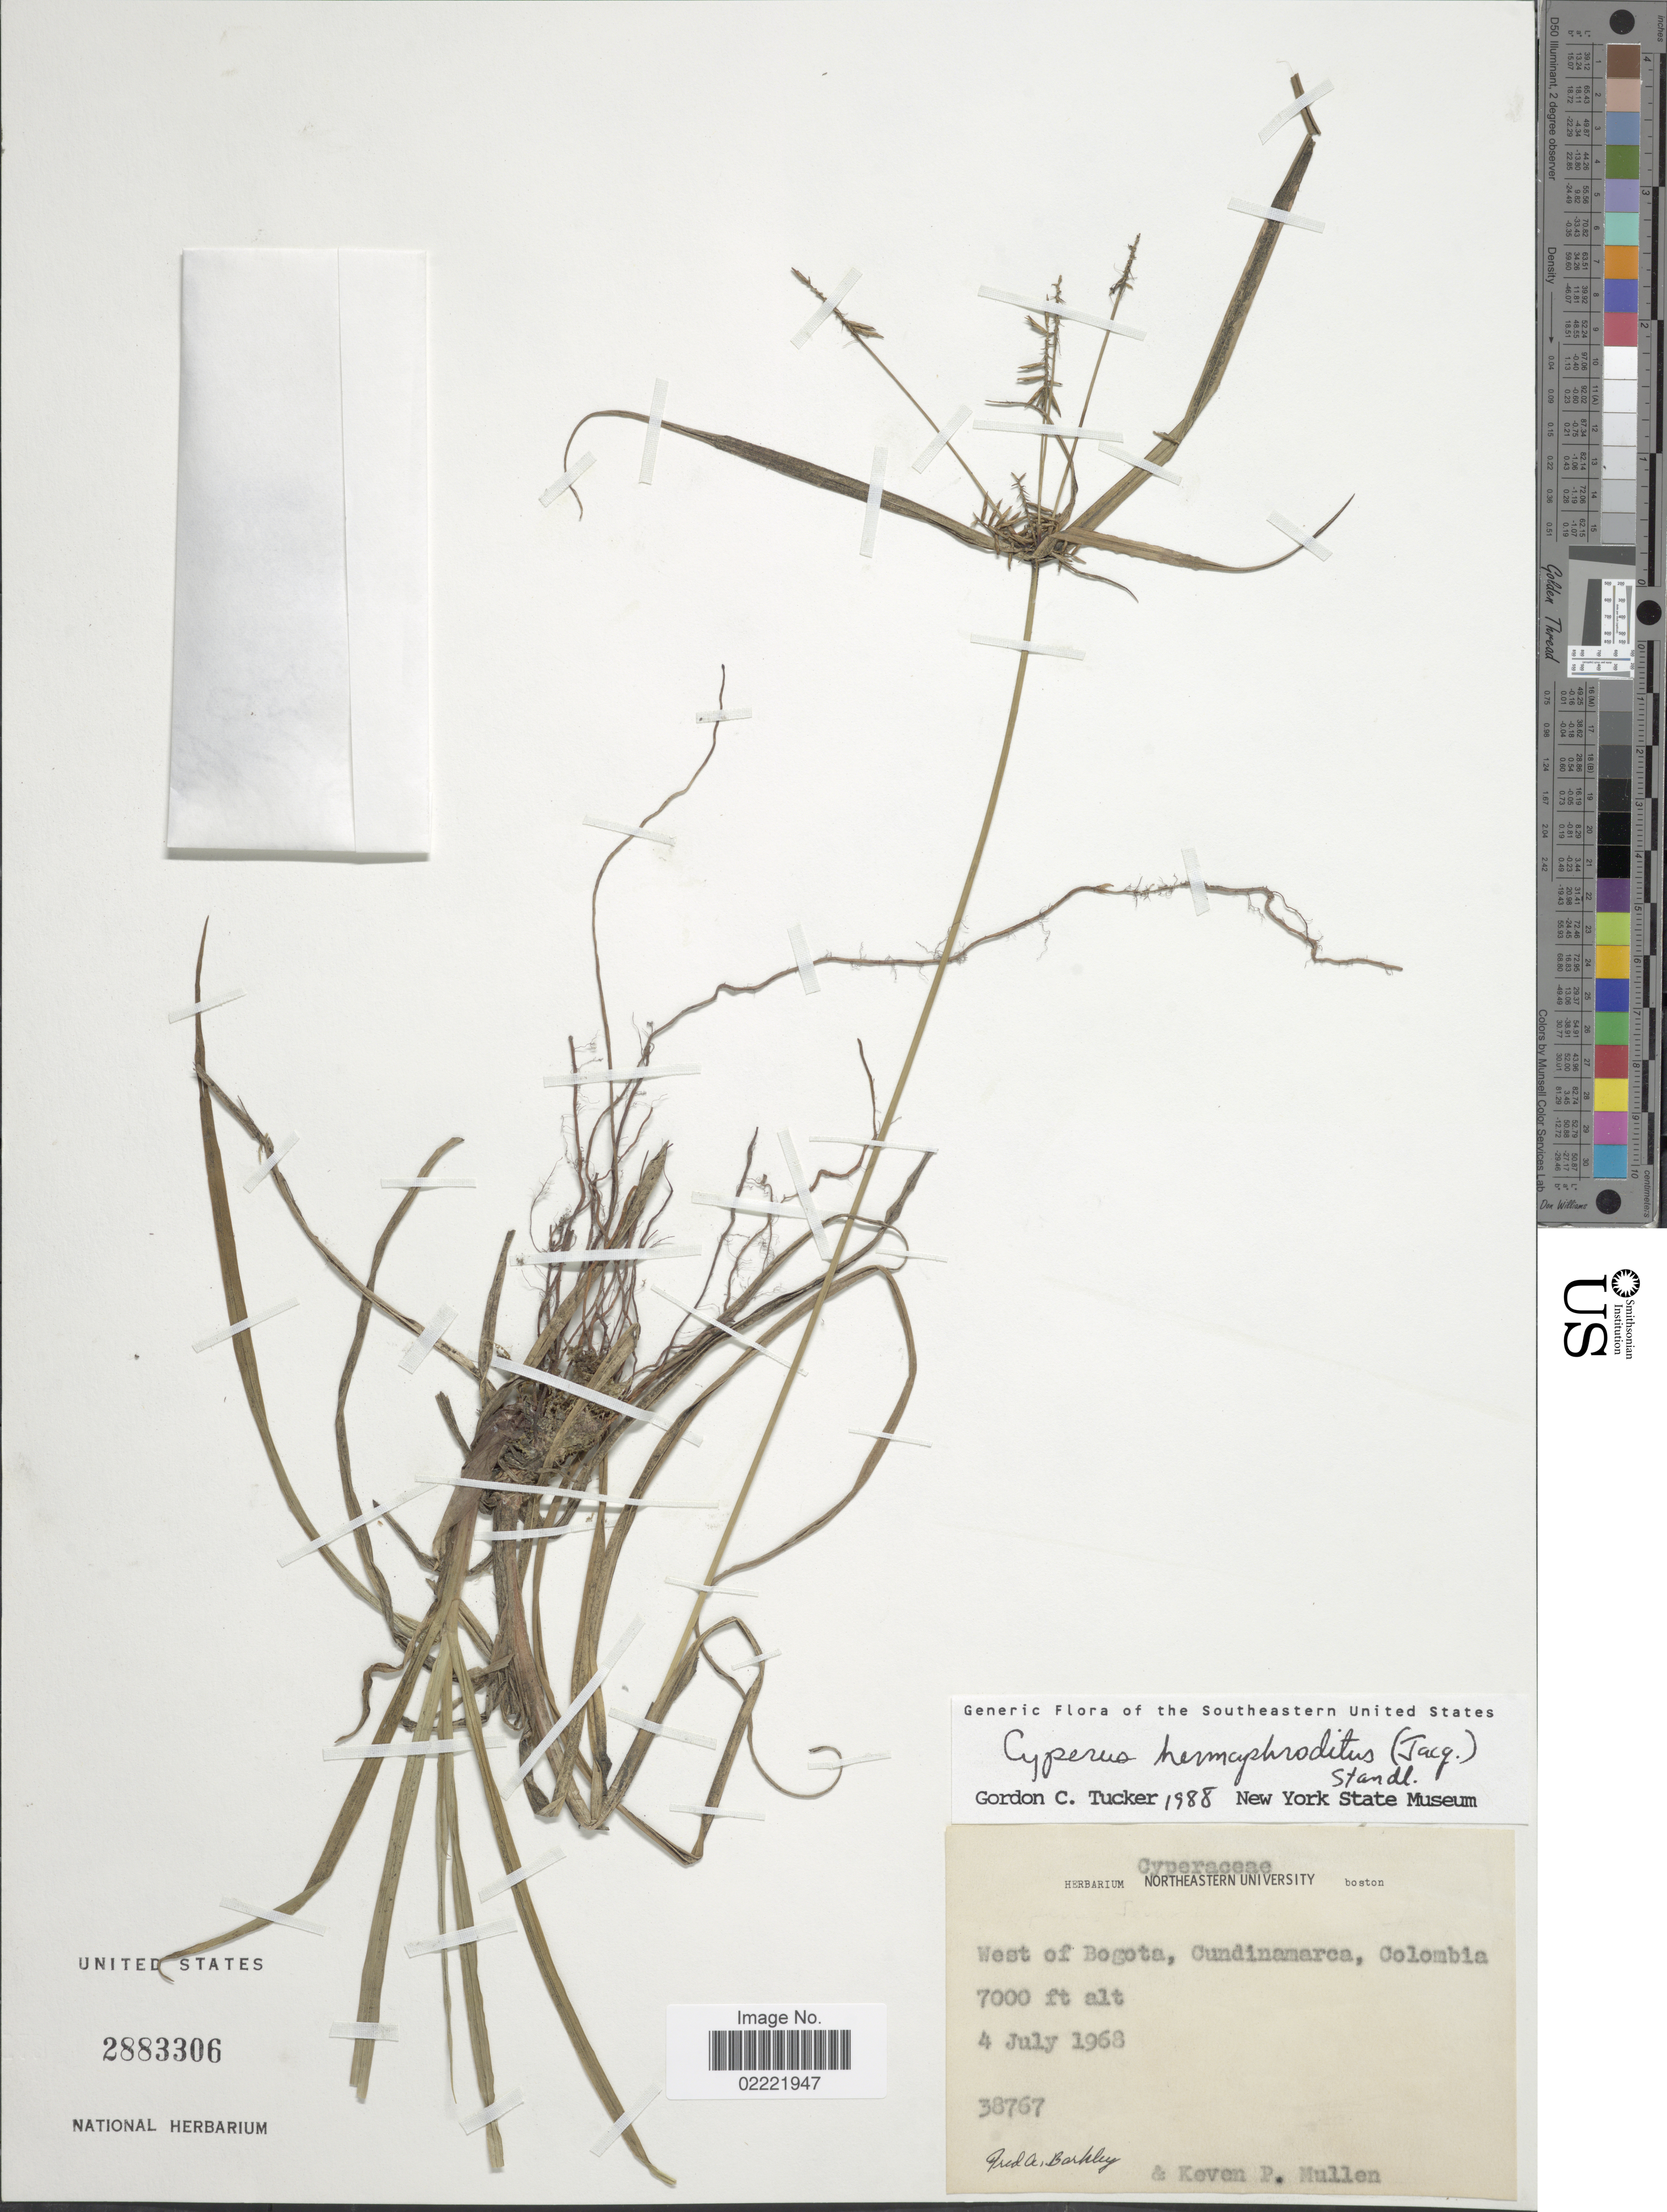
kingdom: Plantae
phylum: Tracheophyta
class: Liliopsida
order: Poales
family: Cyperaceae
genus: Cyperus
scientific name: Cyperus hermaphroditus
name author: (Jacq.) Standl.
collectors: K. Mullen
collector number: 38767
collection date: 1968-07-04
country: Colombia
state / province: Cundinamarca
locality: West of Bogota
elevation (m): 2134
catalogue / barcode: US 2883306